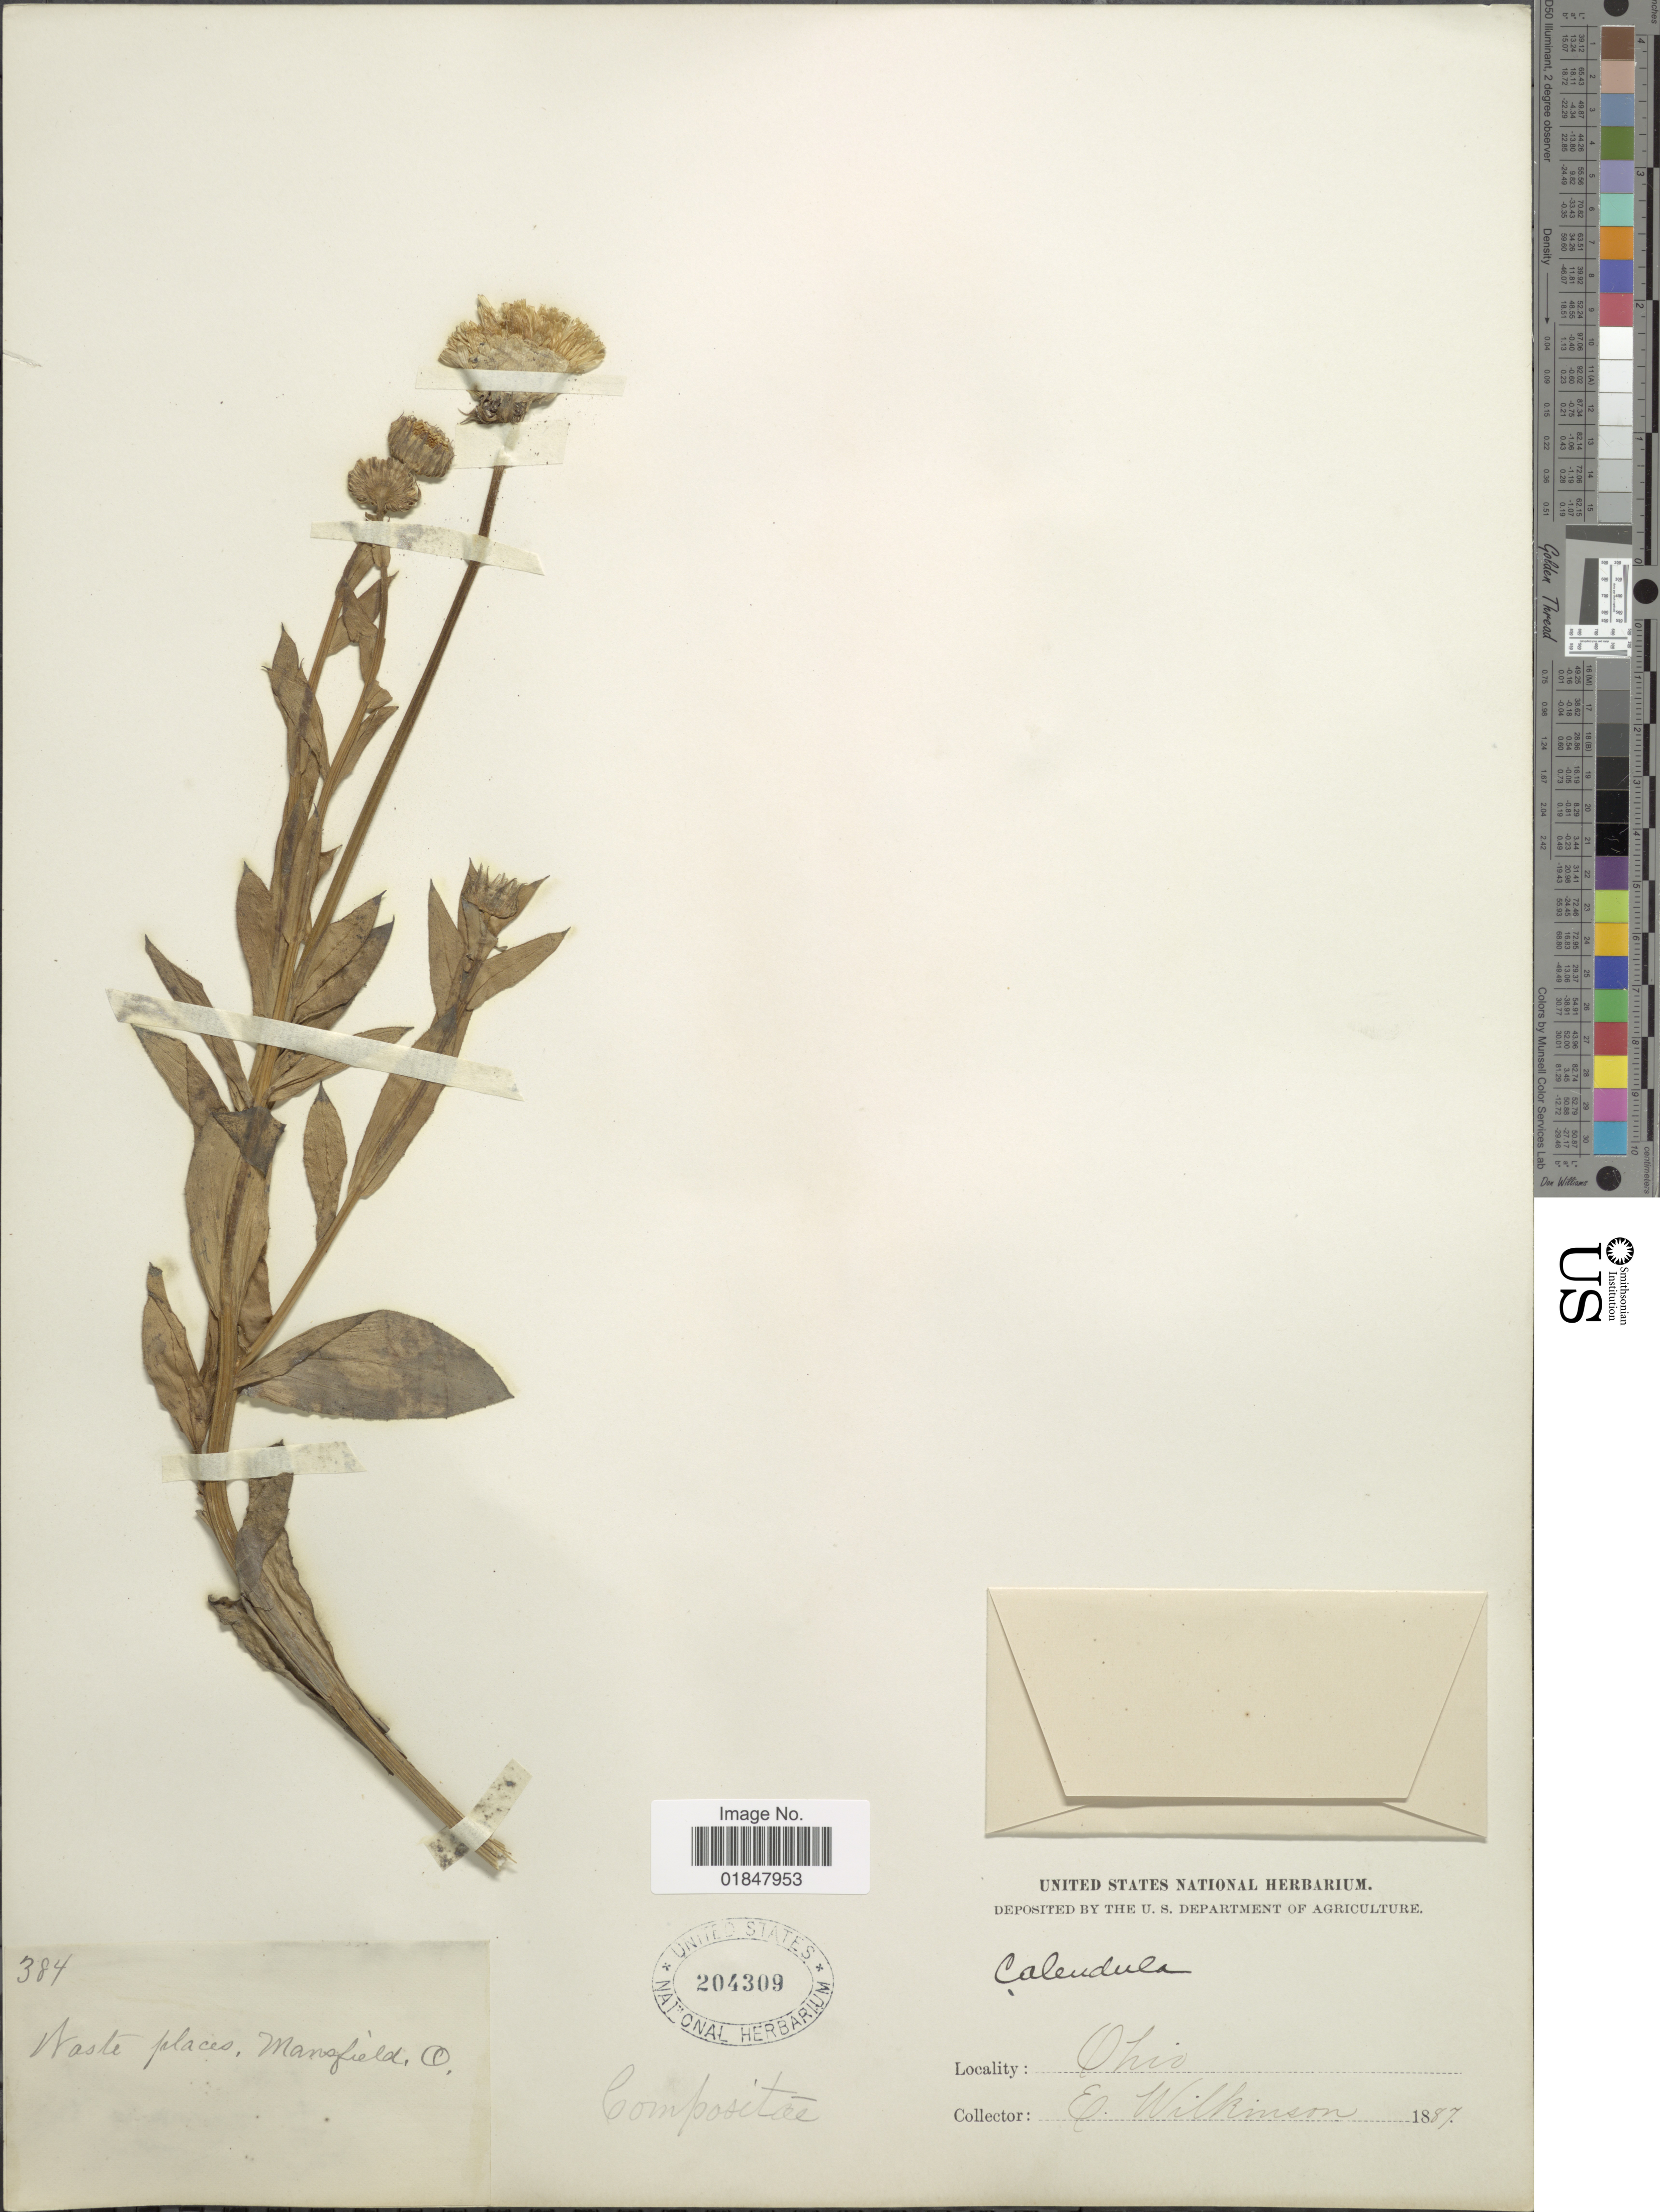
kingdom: Plantae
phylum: Tracheophyta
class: Magnoliopsida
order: Asterales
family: Asteraceae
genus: Calendula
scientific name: Calendula sp.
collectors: E. Wilkinson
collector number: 384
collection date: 1887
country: United States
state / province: Ohio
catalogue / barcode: US 204309